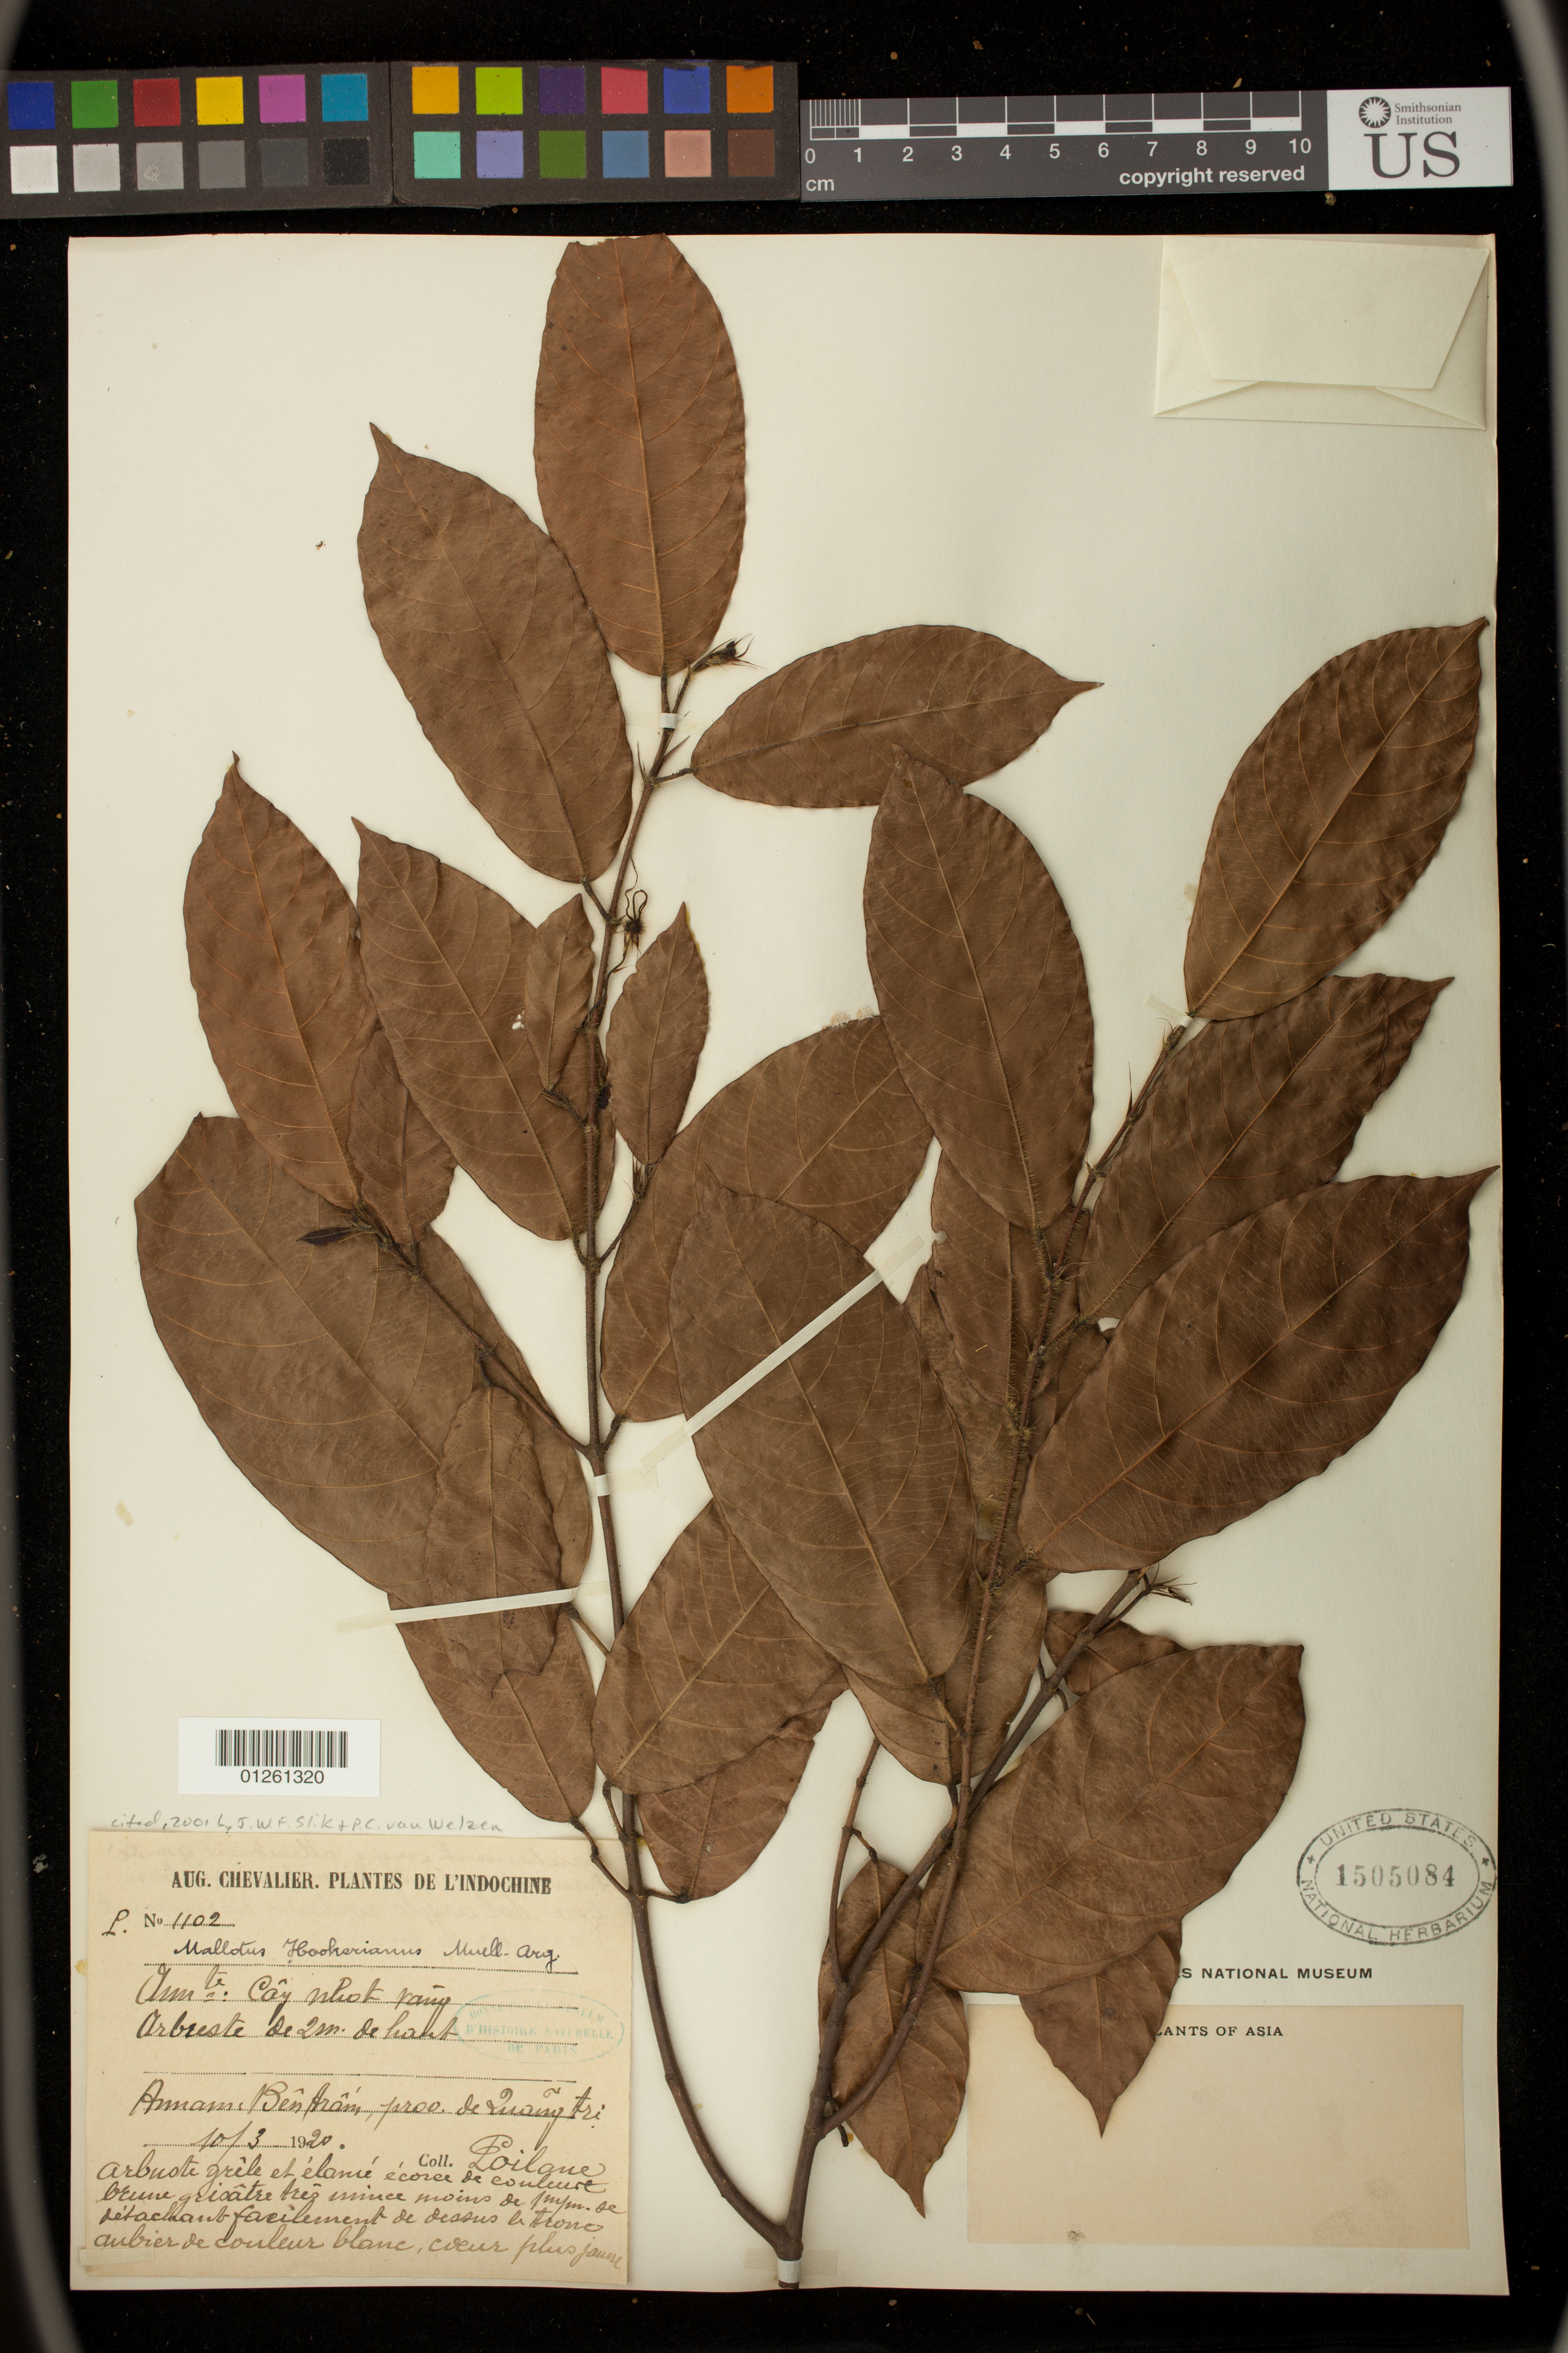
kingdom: Plantae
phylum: Tracheophyta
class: Magnoliopsida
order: Malpighiales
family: Euphorbiaceae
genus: Hancea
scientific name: Hancea hookeriana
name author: Seem.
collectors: E. Poilane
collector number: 1102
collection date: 1920-03-10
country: Vietnam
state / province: Quang Tri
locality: Indochine. Annam. Ben tram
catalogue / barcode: US 1505084